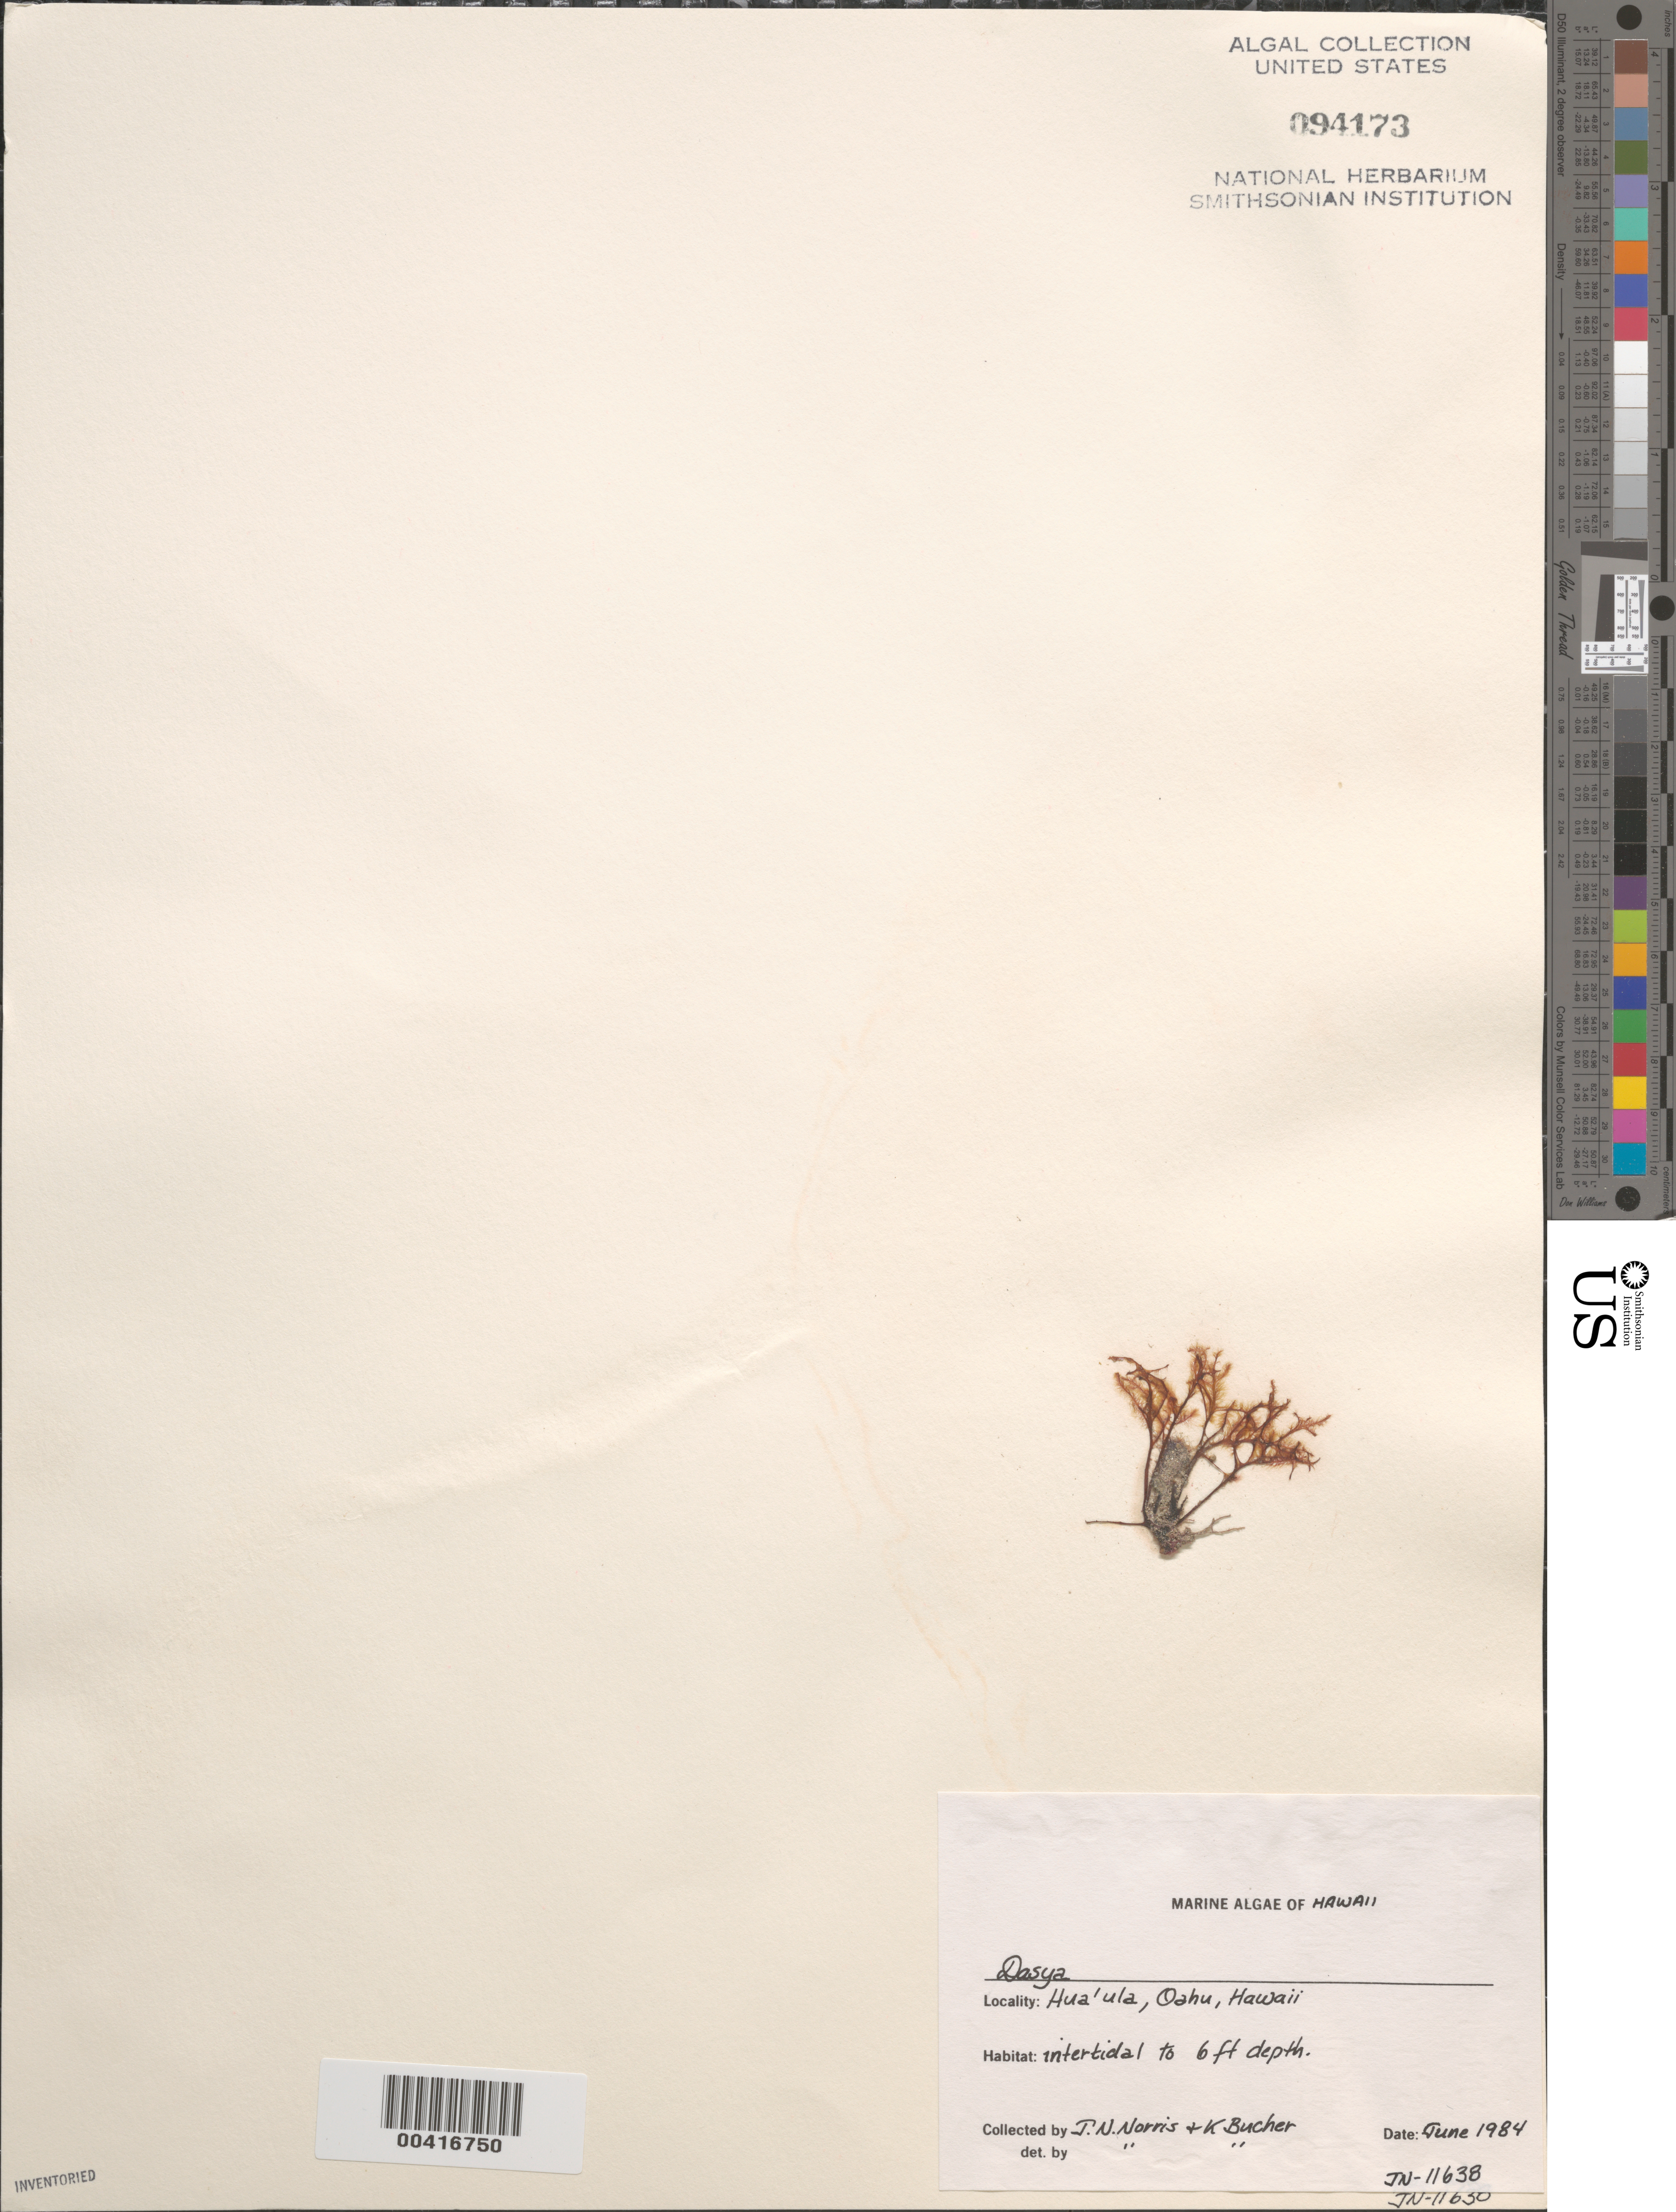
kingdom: Plantae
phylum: Rhodophyta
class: Florideophyceae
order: Ceramiales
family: Dasyaceae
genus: Dasya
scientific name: Dasya sp.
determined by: Norris, J. N.; Bucher, K. E.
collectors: J. N. Norris & K. E. Bucher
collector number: JN-11638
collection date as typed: Jun 1984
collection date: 1984-06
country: United States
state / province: Hawaii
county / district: Honolulu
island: Oahu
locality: Hua'ula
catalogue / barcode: US 94173